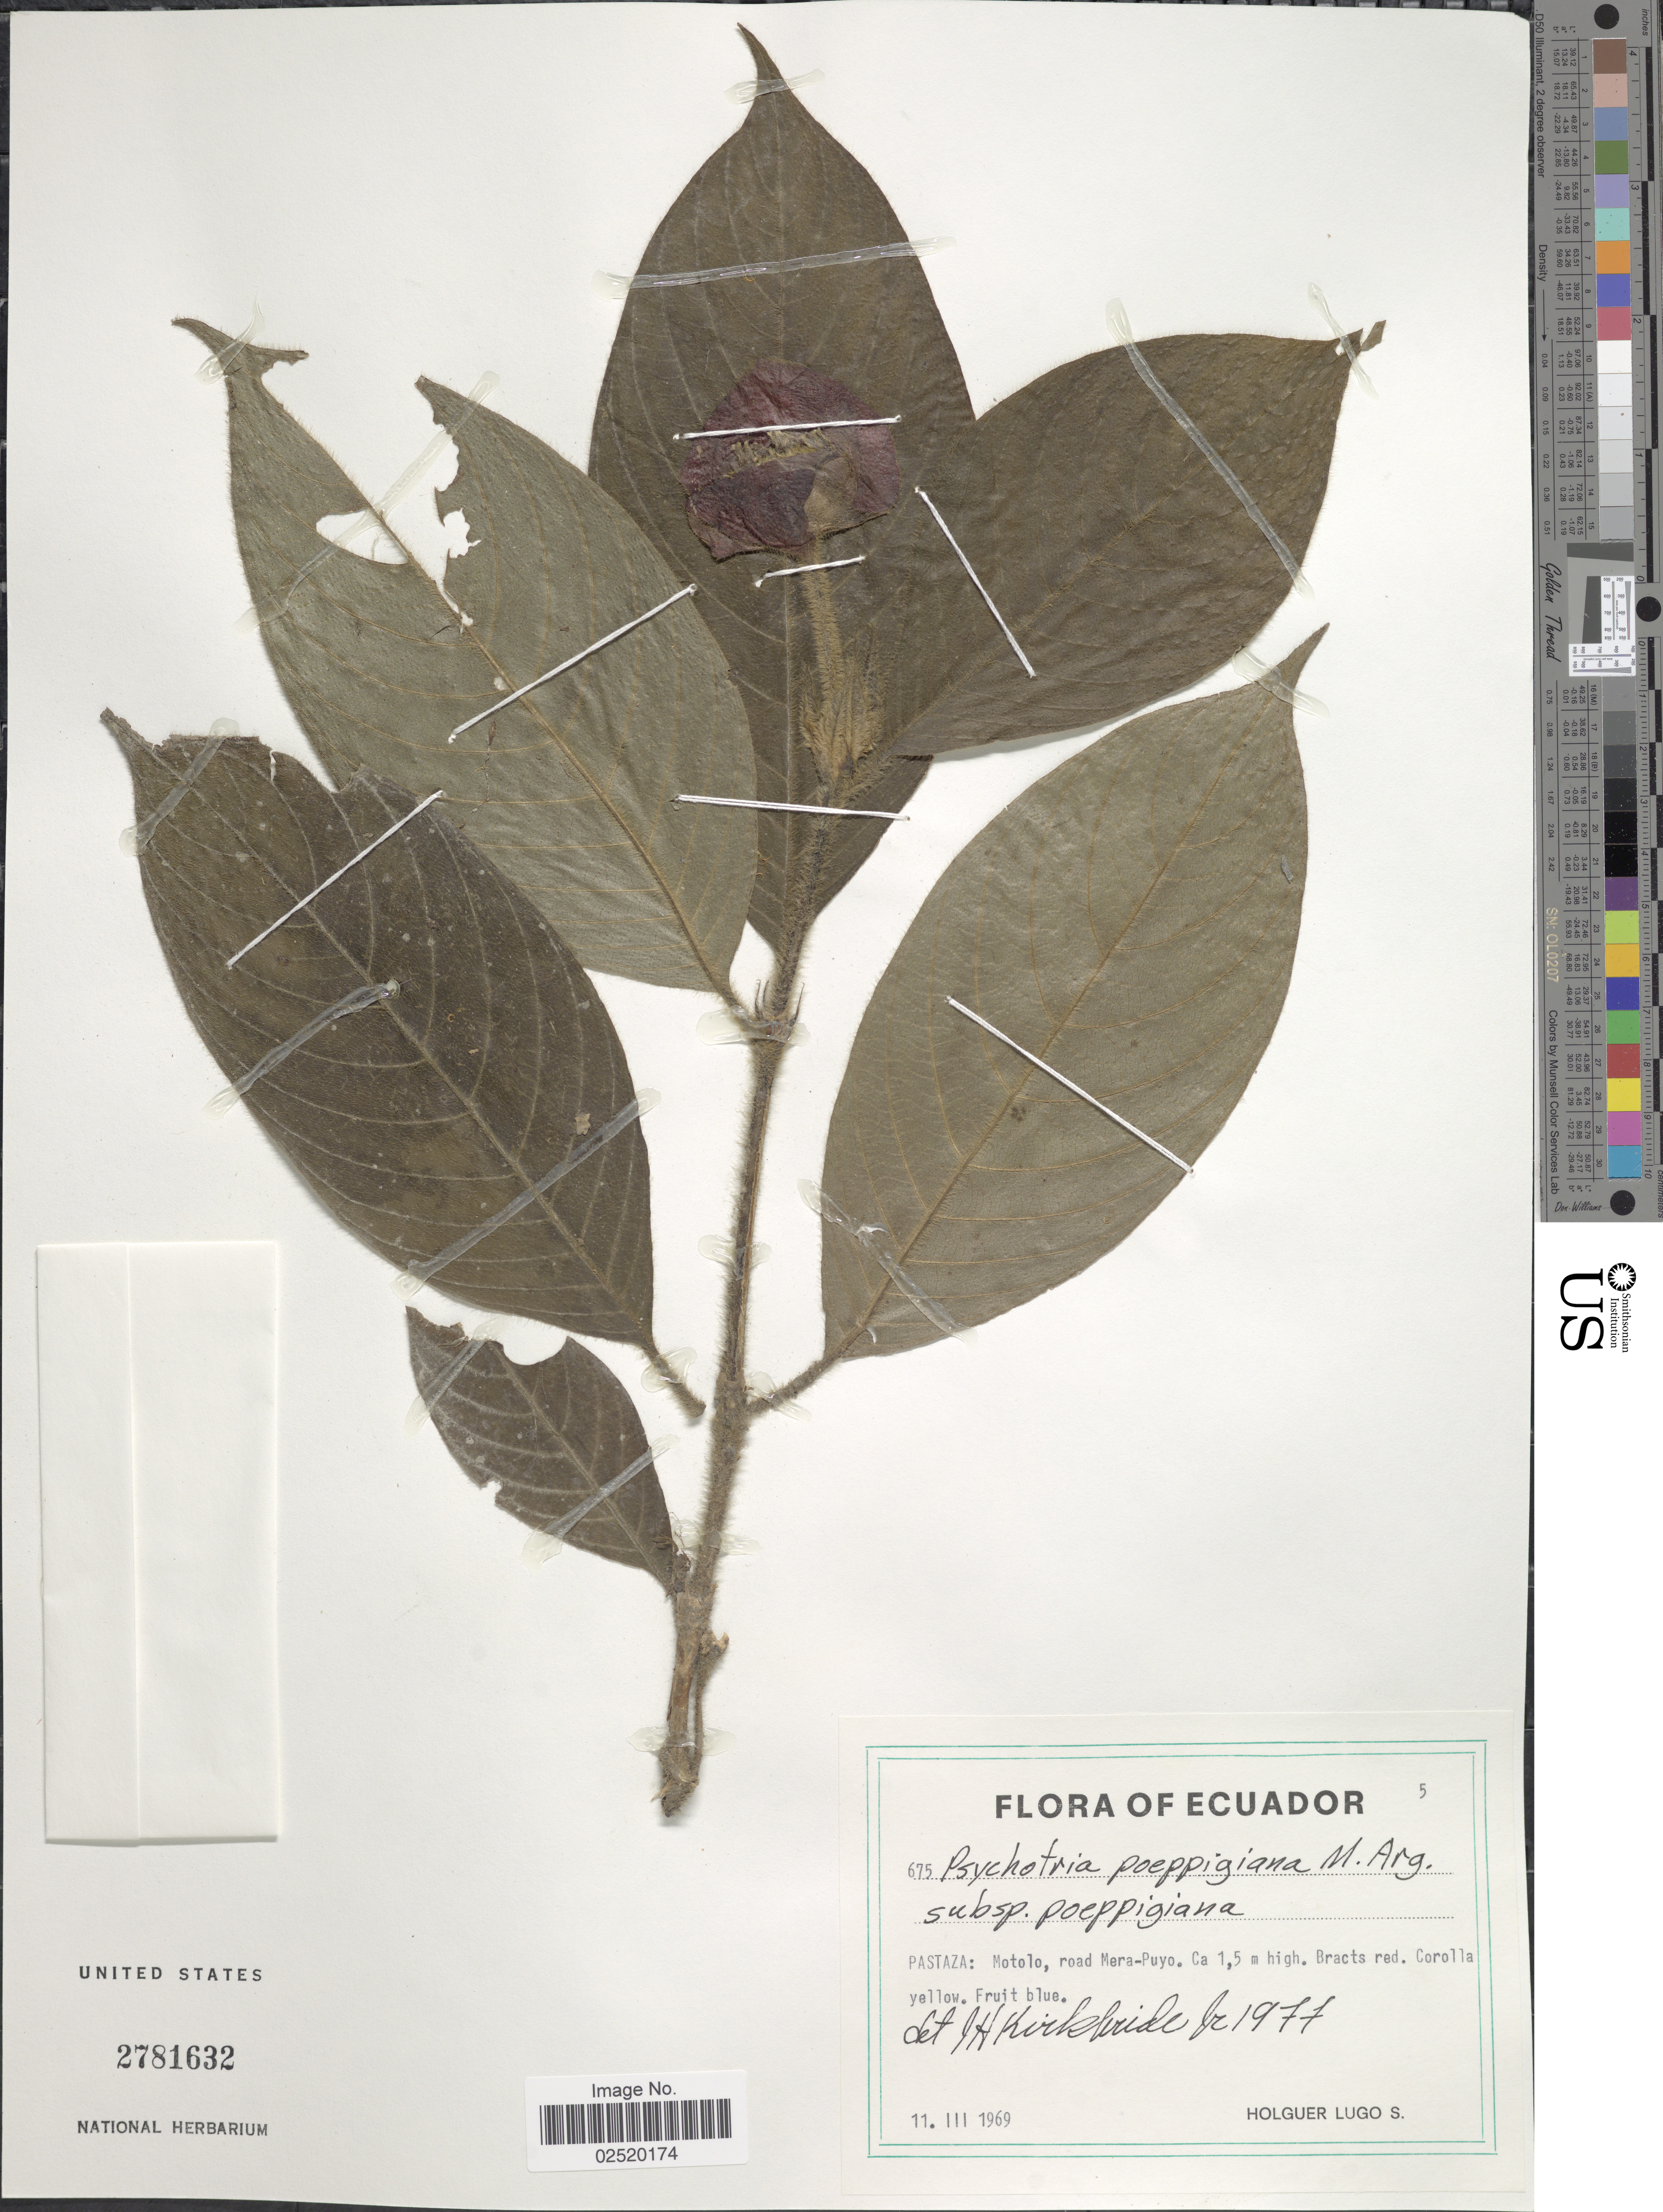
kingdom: Plantae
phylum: Tracheophyta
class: Magnoliopsida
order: Gentianales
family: Rubiaceae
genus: Psychotria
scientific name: Psychotria poeppigiana subsp. poeppigiana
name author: Müll. Arg.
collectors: H. Lugo S.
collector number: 675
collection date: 1969-03-11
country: Ecuador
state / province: Pastaza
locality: Pastaza: Motolo, road Mera-Puyo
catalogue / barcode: US 2781632